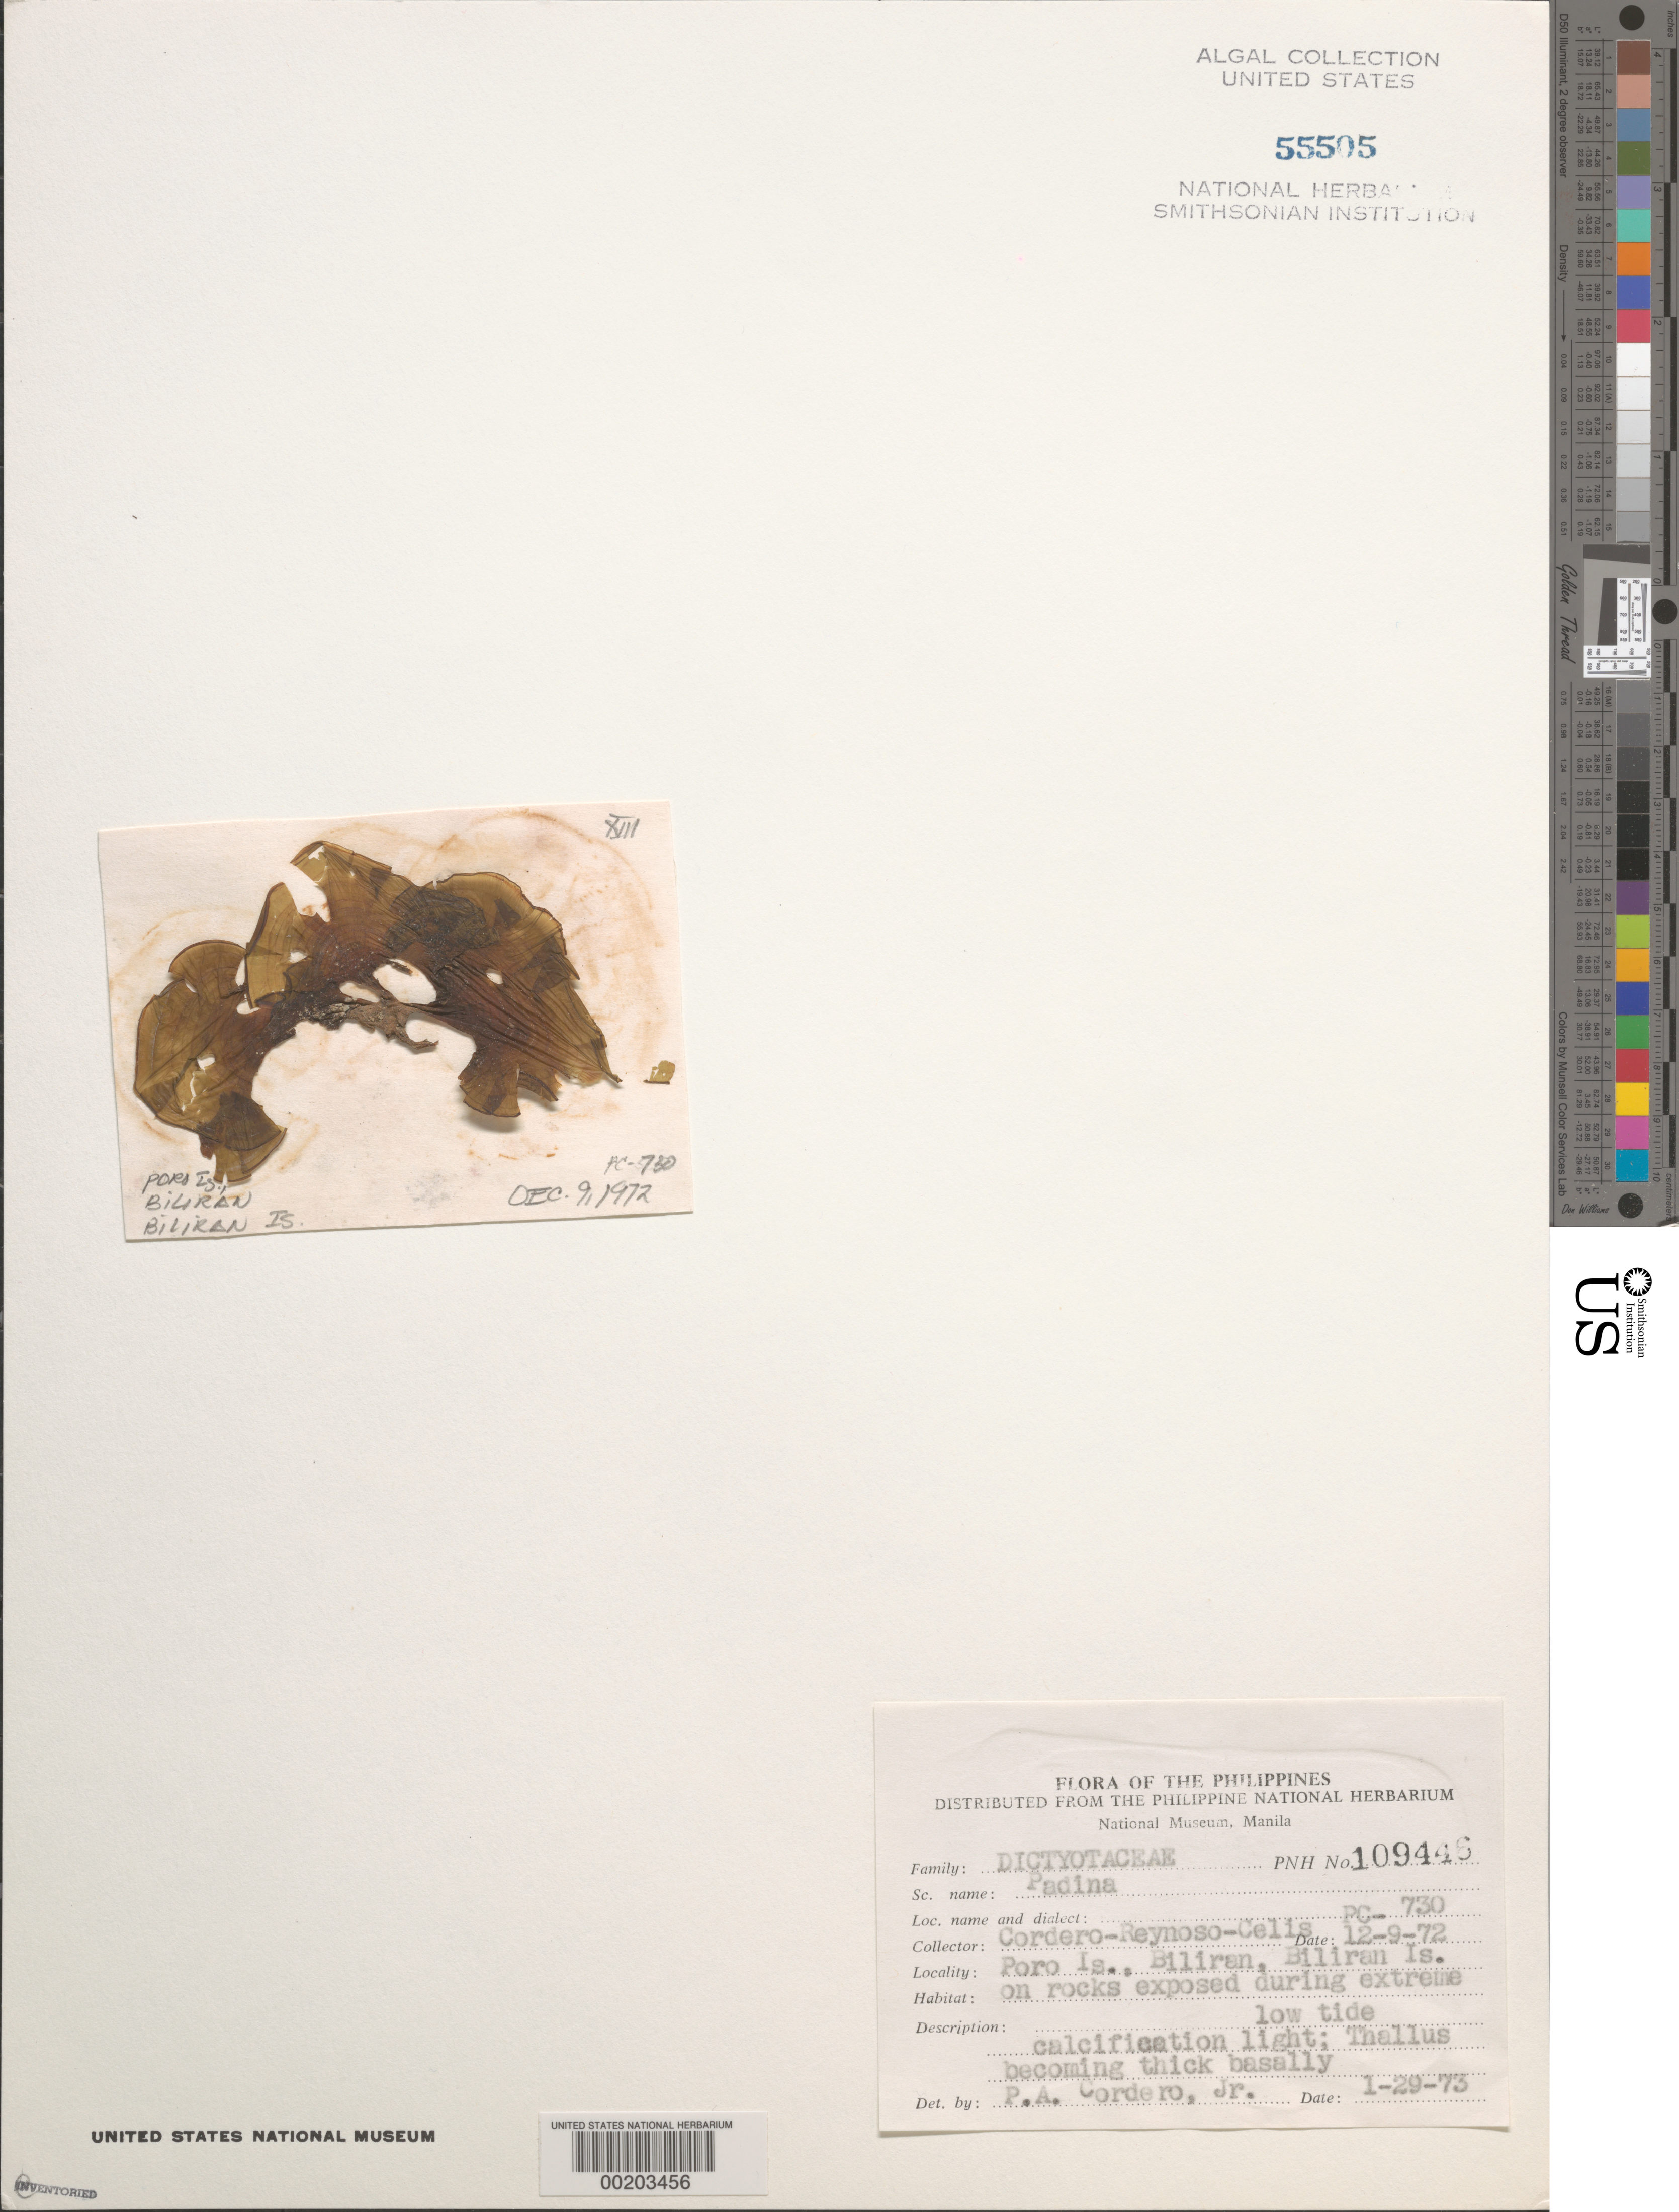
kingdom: Chromista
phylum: Ochrophyta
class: Phaeophyceae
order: Dictyotales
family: Dictyotaceae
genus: Padina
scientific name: Padina sp.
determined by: Cordero, P. A., Jr.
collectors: P. A. Cordero, E. Reynoso & M. Celis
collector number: Pc-730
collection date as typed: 09 Dec 1972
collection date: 1972-12-09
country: Philippines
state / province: Eastern Visayas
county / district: Leyte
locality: Poro island, biliran, biliran island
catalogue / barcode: US 55505